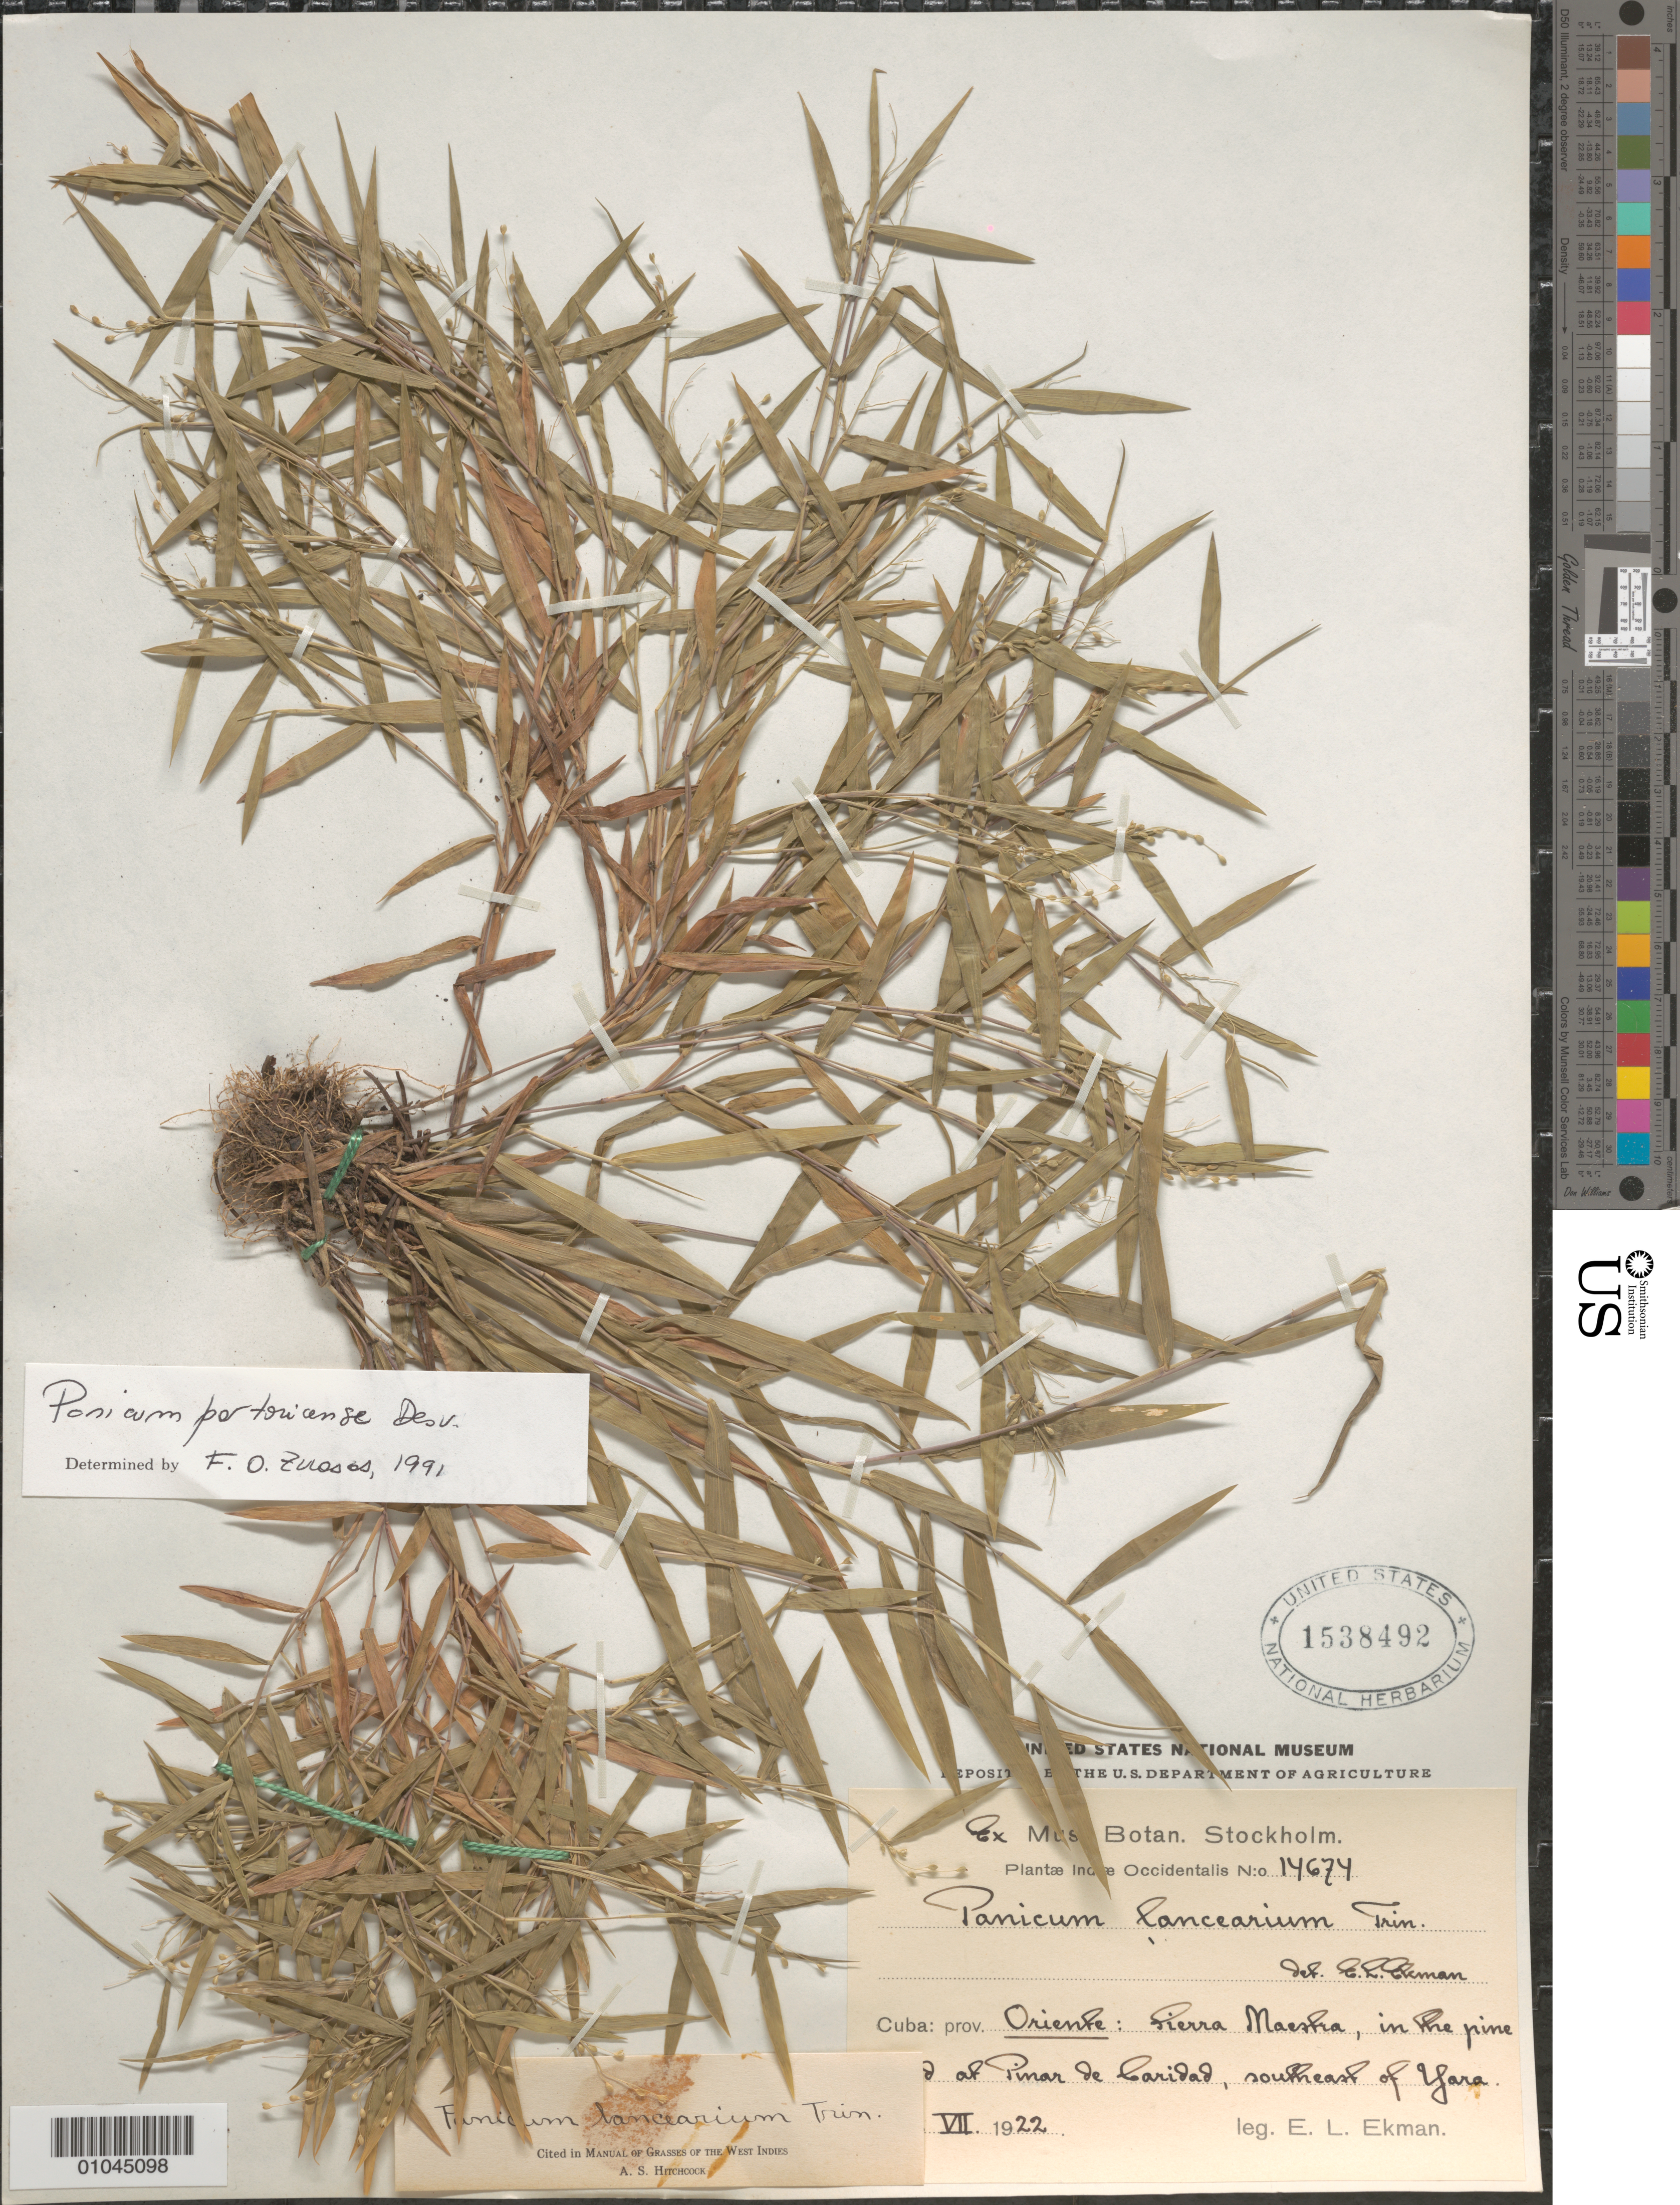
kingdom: Plantae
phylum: Tracheophyta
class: Liliopsida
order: Poales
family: Poaceae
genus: Panicum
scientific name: Panicum portoricense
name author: Desv. ex Ham.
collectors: E. L. Ekman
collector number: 14674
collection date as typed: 31 Jul 1922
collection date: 1922-07-31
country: Cuba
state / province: Oriente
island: Cuba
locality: Sierra Maestra, at Pinar de Caridad, SE of Yara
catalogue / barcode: US 1538492